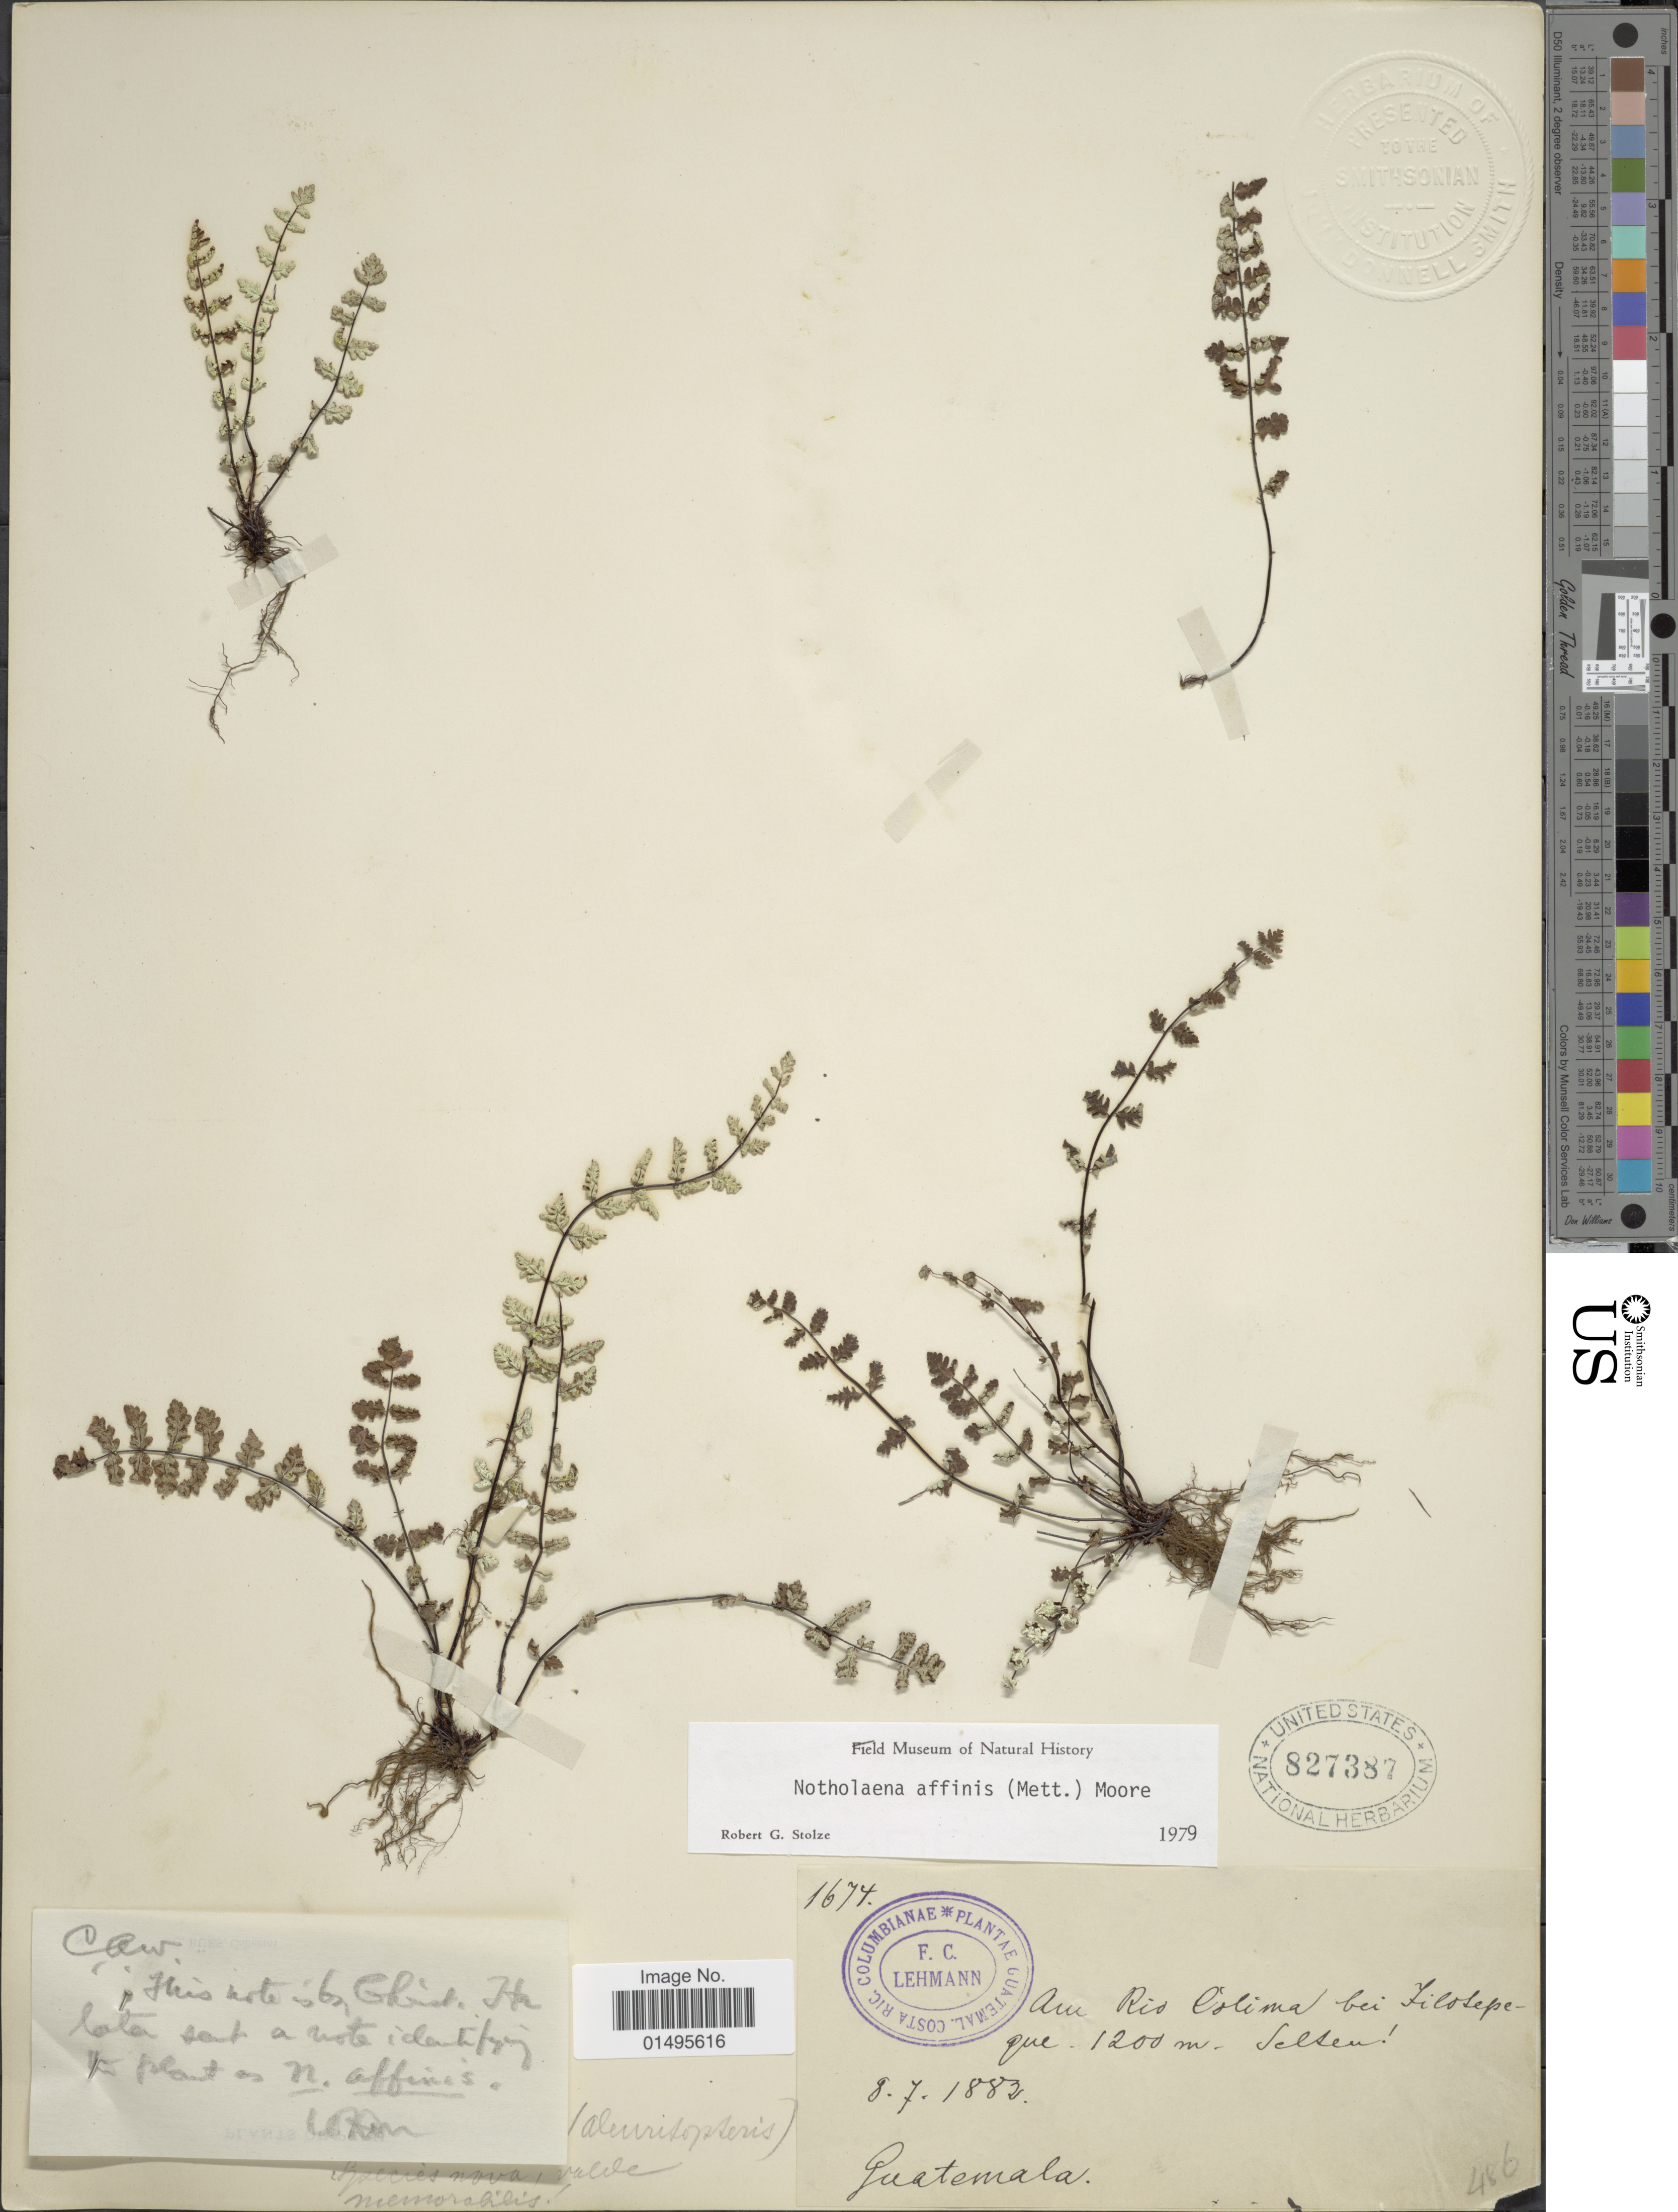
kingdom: Plantae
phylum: Tracheophyta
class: Polypodiopsida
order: Polypodiales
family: Pteridaceae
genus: Notholaena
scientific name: Notholaena affinis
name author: (Ekman) T. Moore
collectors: R. G. Stolze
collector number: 1674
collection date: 1883-07-08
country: Guatemala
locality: Am Rio Colima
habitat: felsen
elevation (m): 1200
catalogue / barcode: US 827387